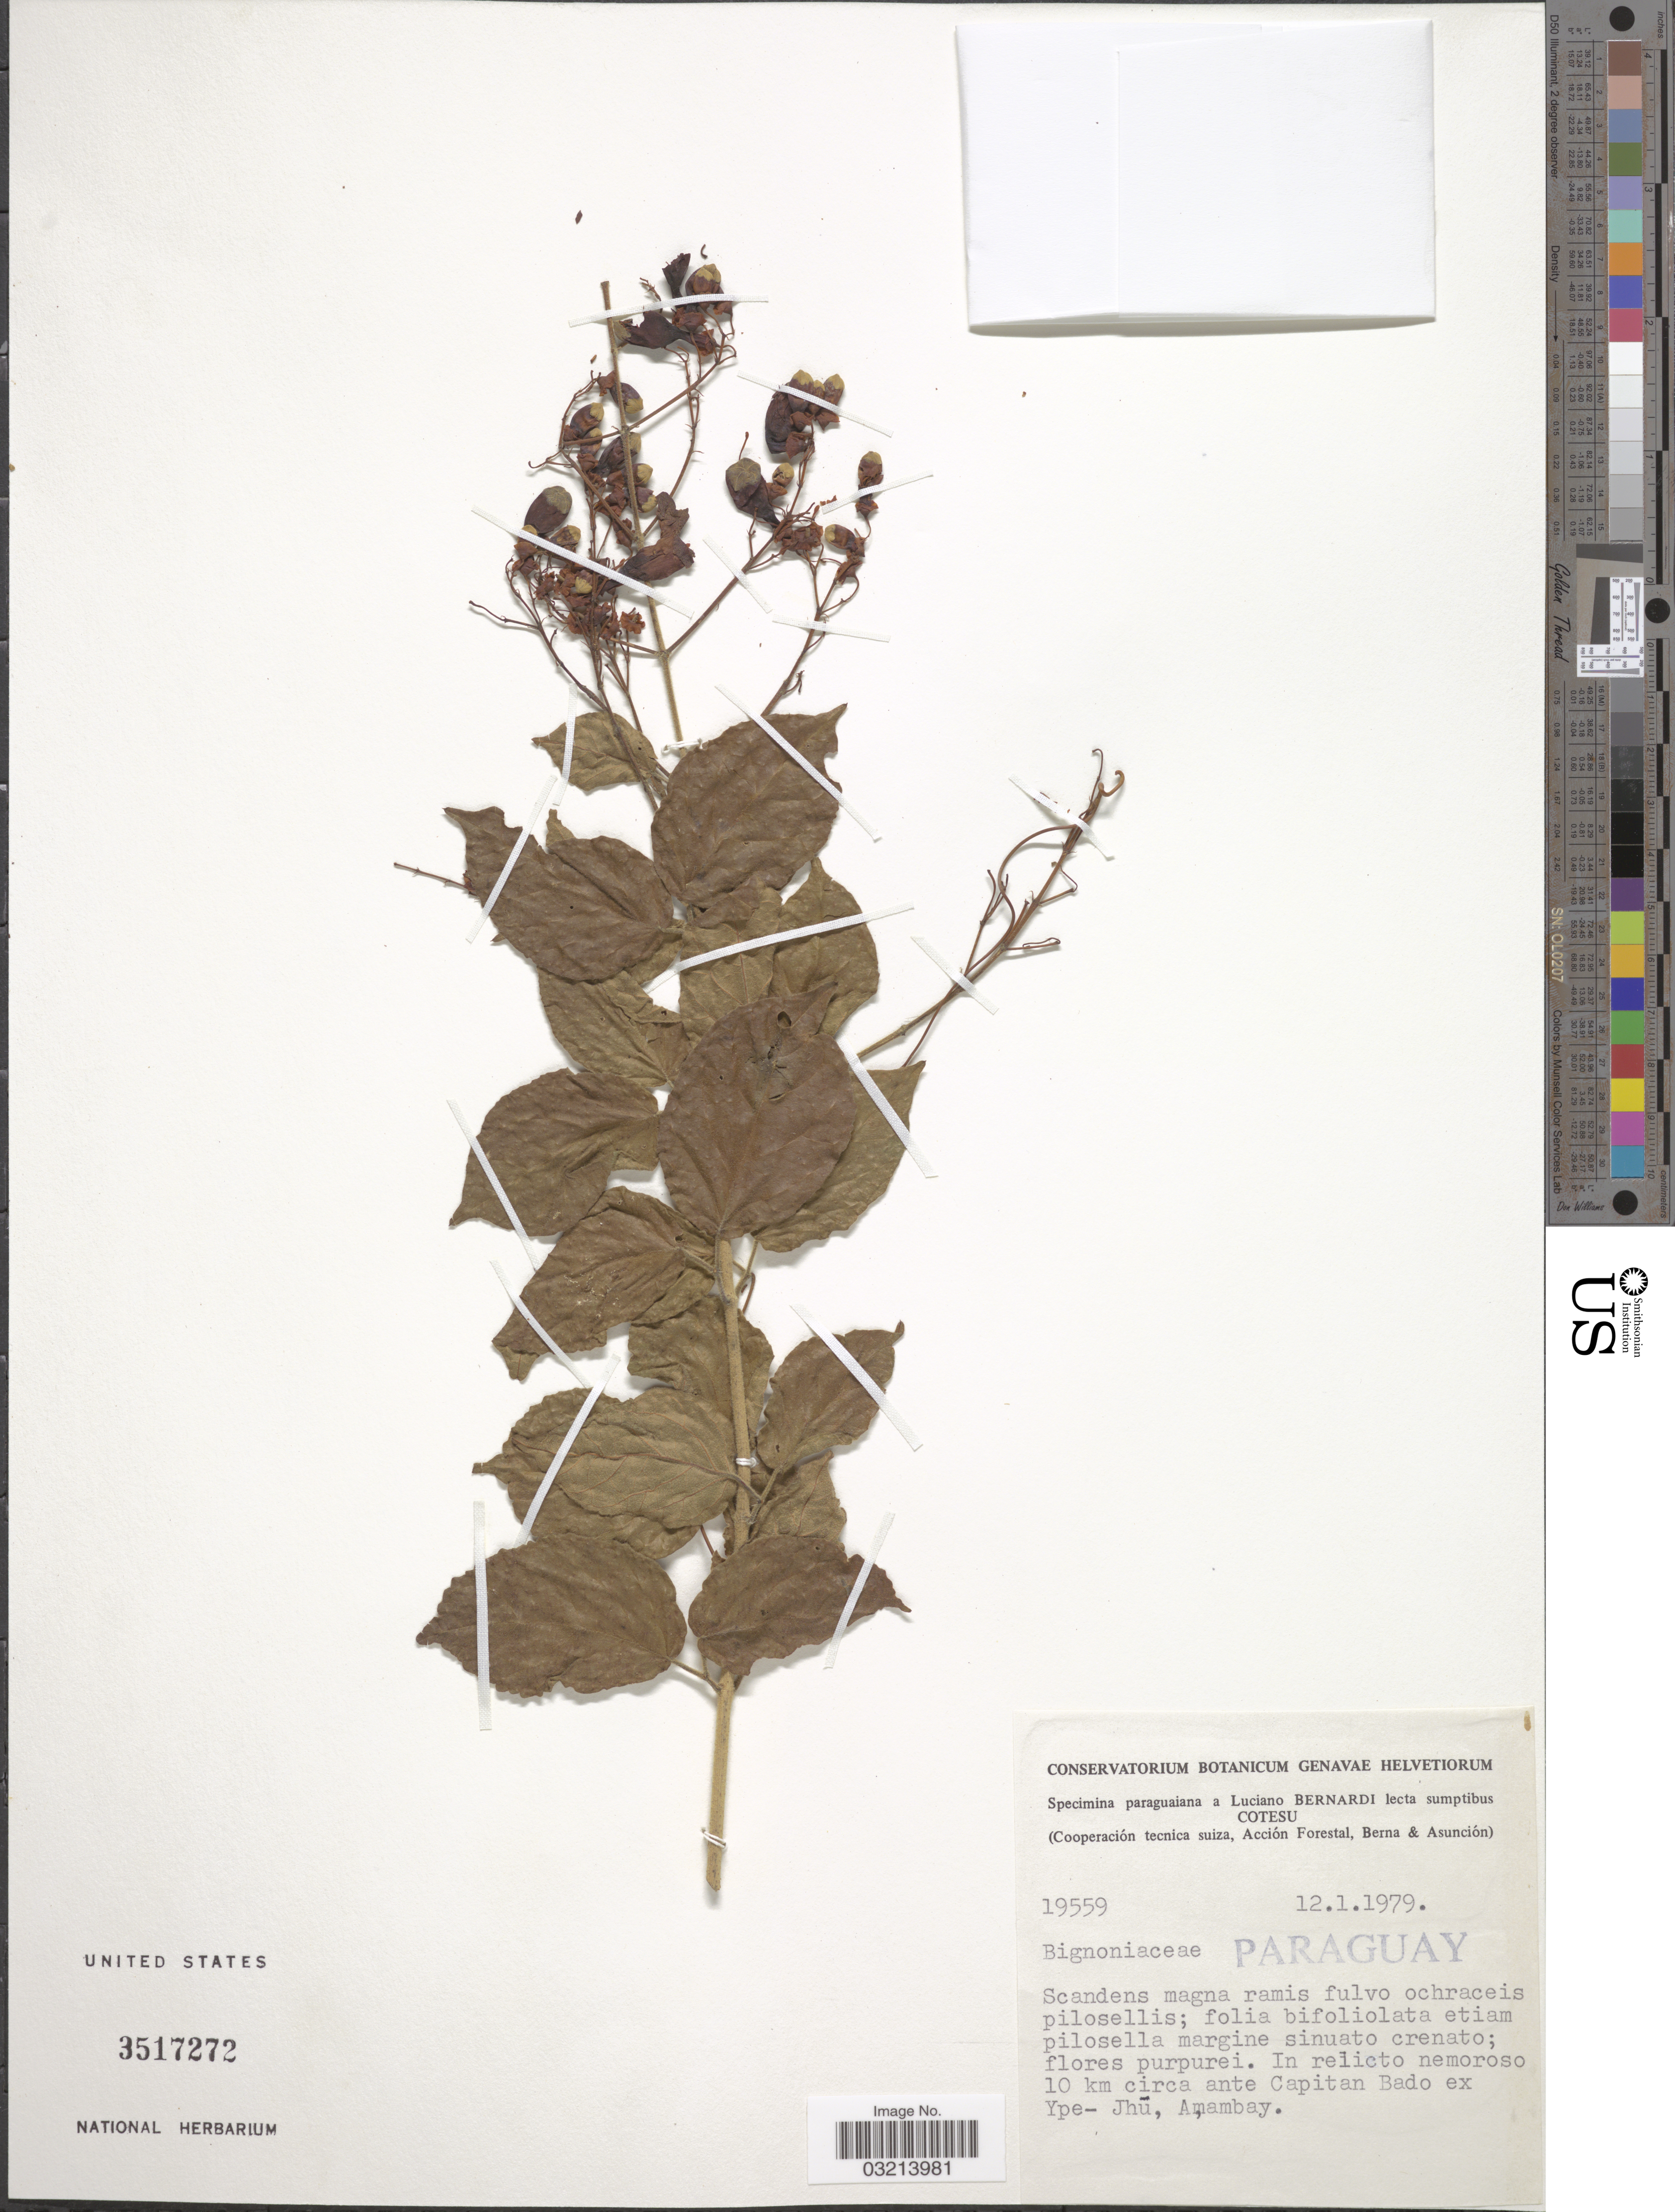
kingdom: Plantae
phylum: Tracheophyta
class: Magnoliopsida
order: Lamiales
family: Bignoniaceae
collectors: L. Bernardi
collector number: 19559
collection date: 1979-01-12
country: Paraguay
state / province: Amambay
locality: In relicto nemoroso 10 km circa ante Capitan Bado ex Ype- Jhú, Amambay.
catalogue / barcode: US 3517272